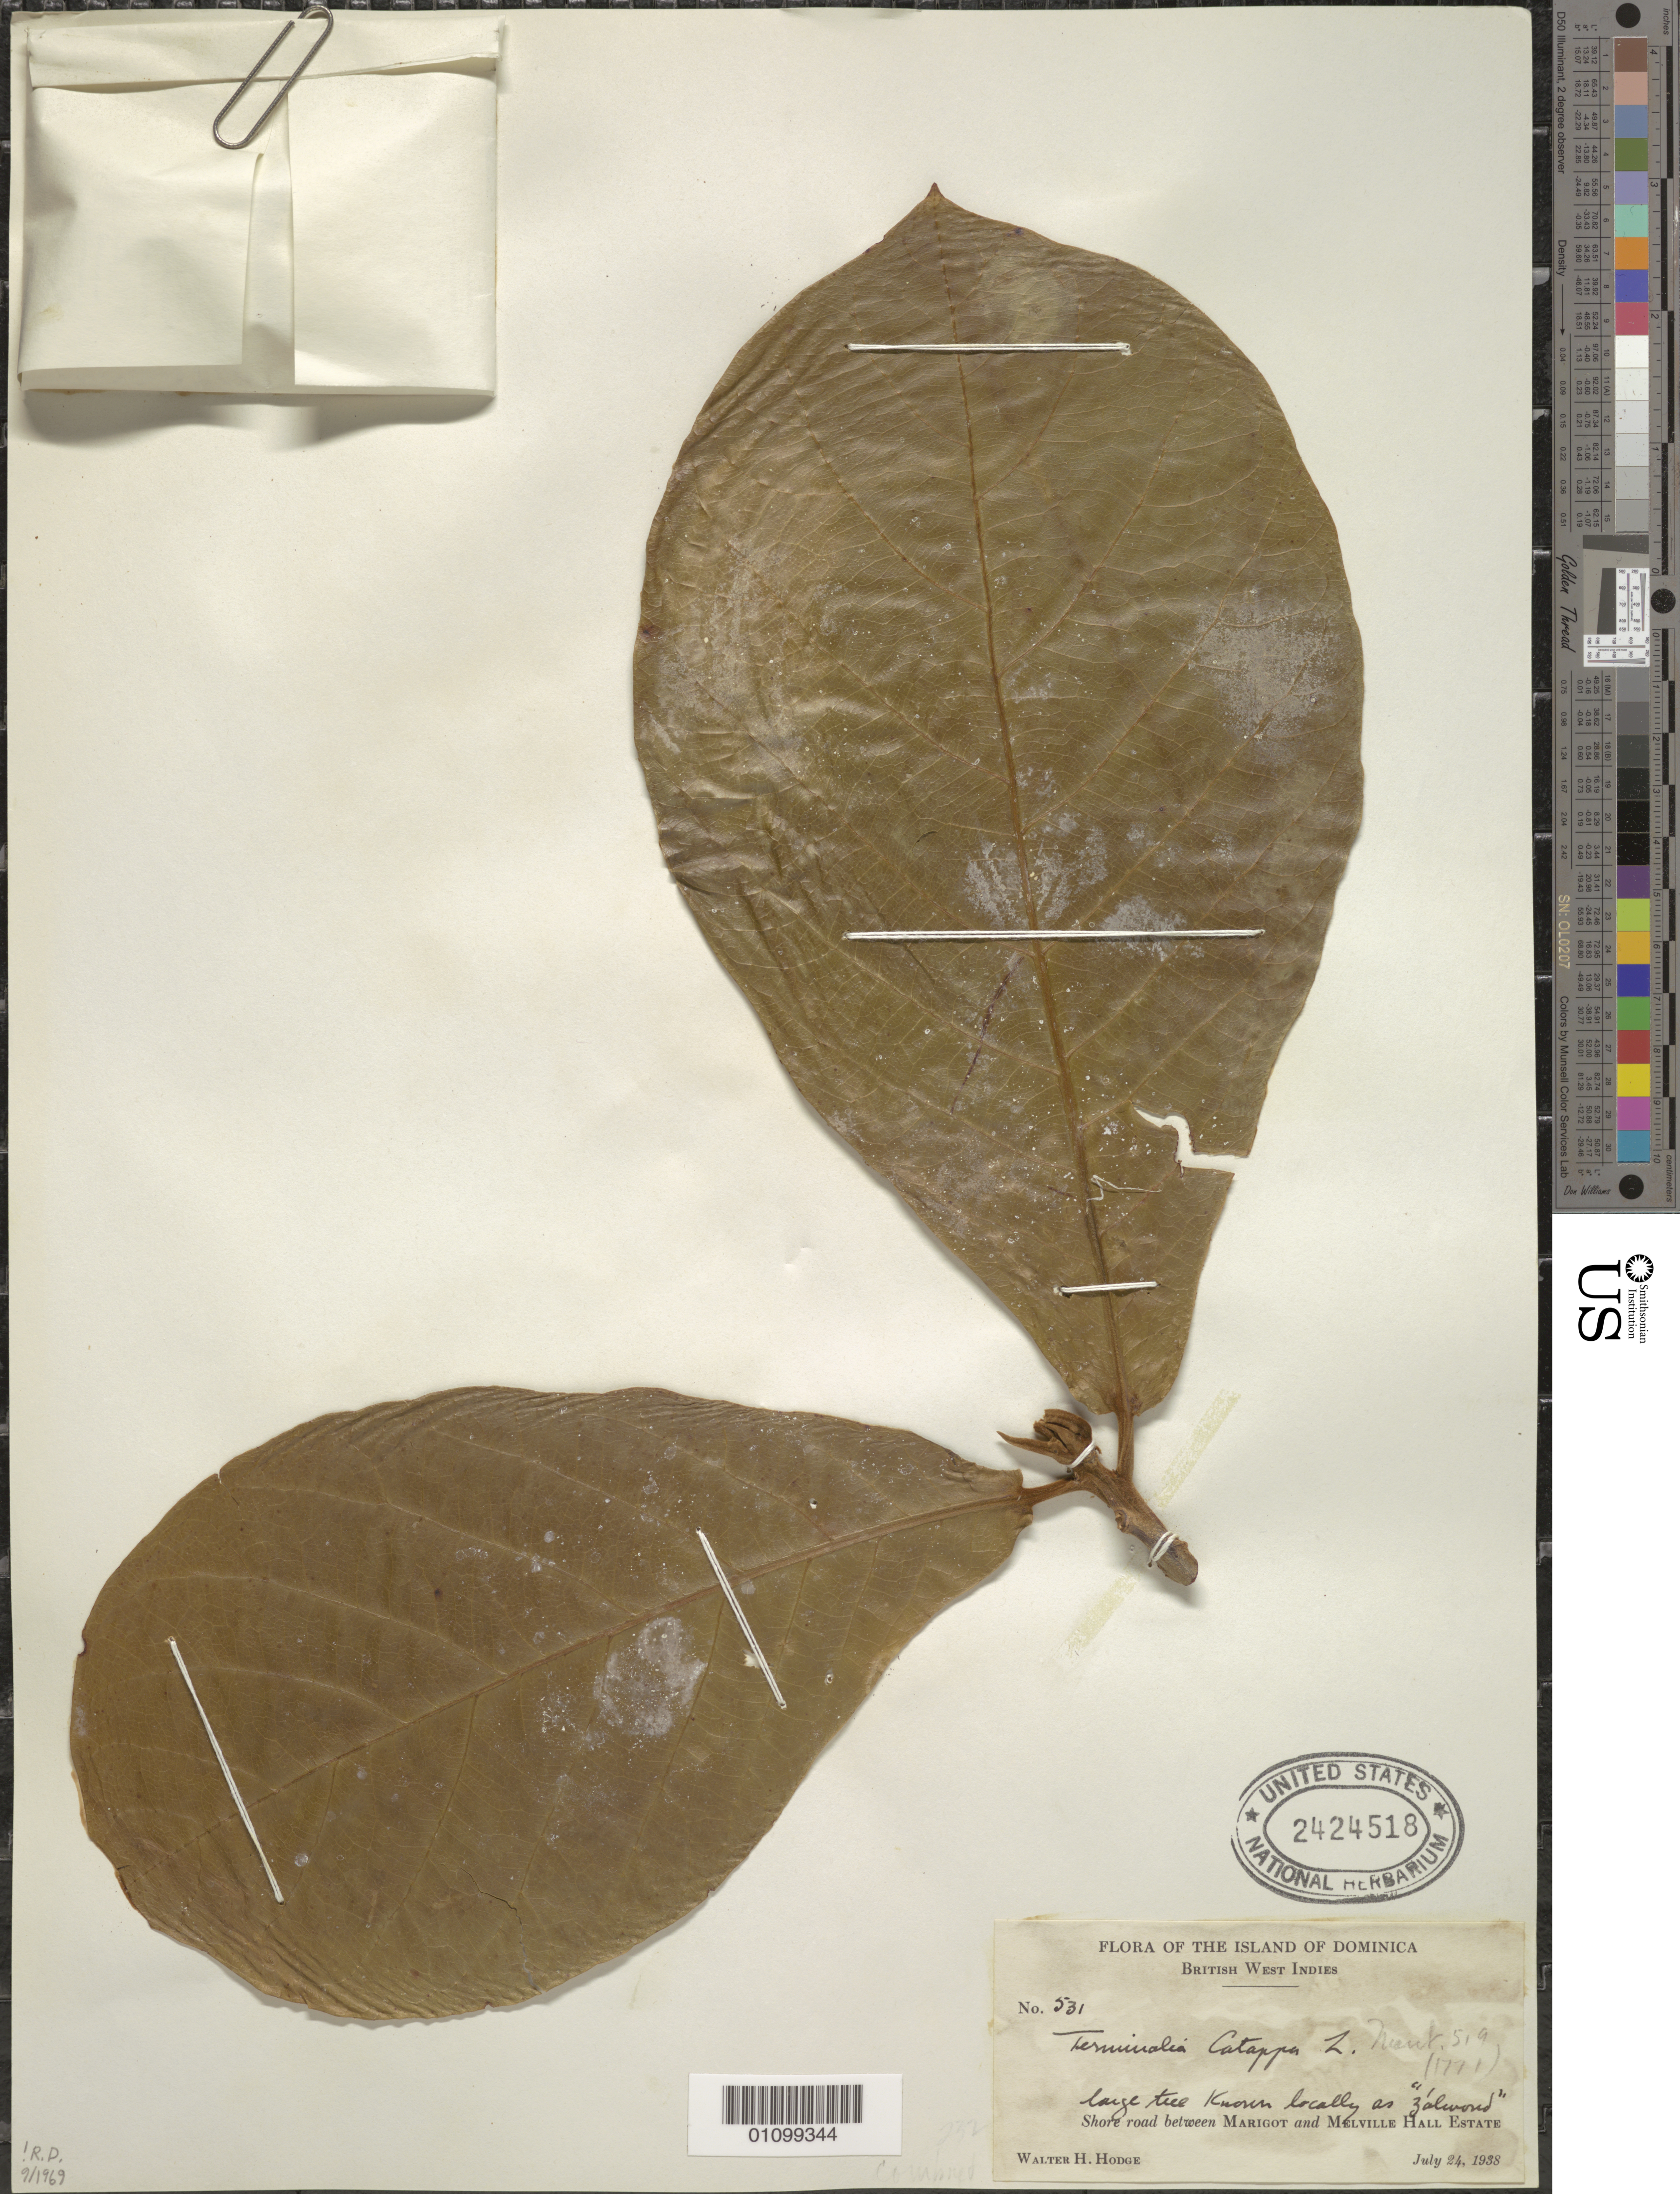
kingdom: Plantae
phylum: Tracheophyta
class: Magnoliopsida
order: Myrtales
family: Combretaceae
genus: Terminalia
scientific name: Terminalia catappa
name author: L.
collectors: W. Hodge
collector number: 531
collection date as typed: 24 Jul 1938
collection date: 1938-07-24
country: Dominica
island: Dominica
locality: Shore road between Marigot and Melville Hall Estate.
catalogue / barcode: US 2424518